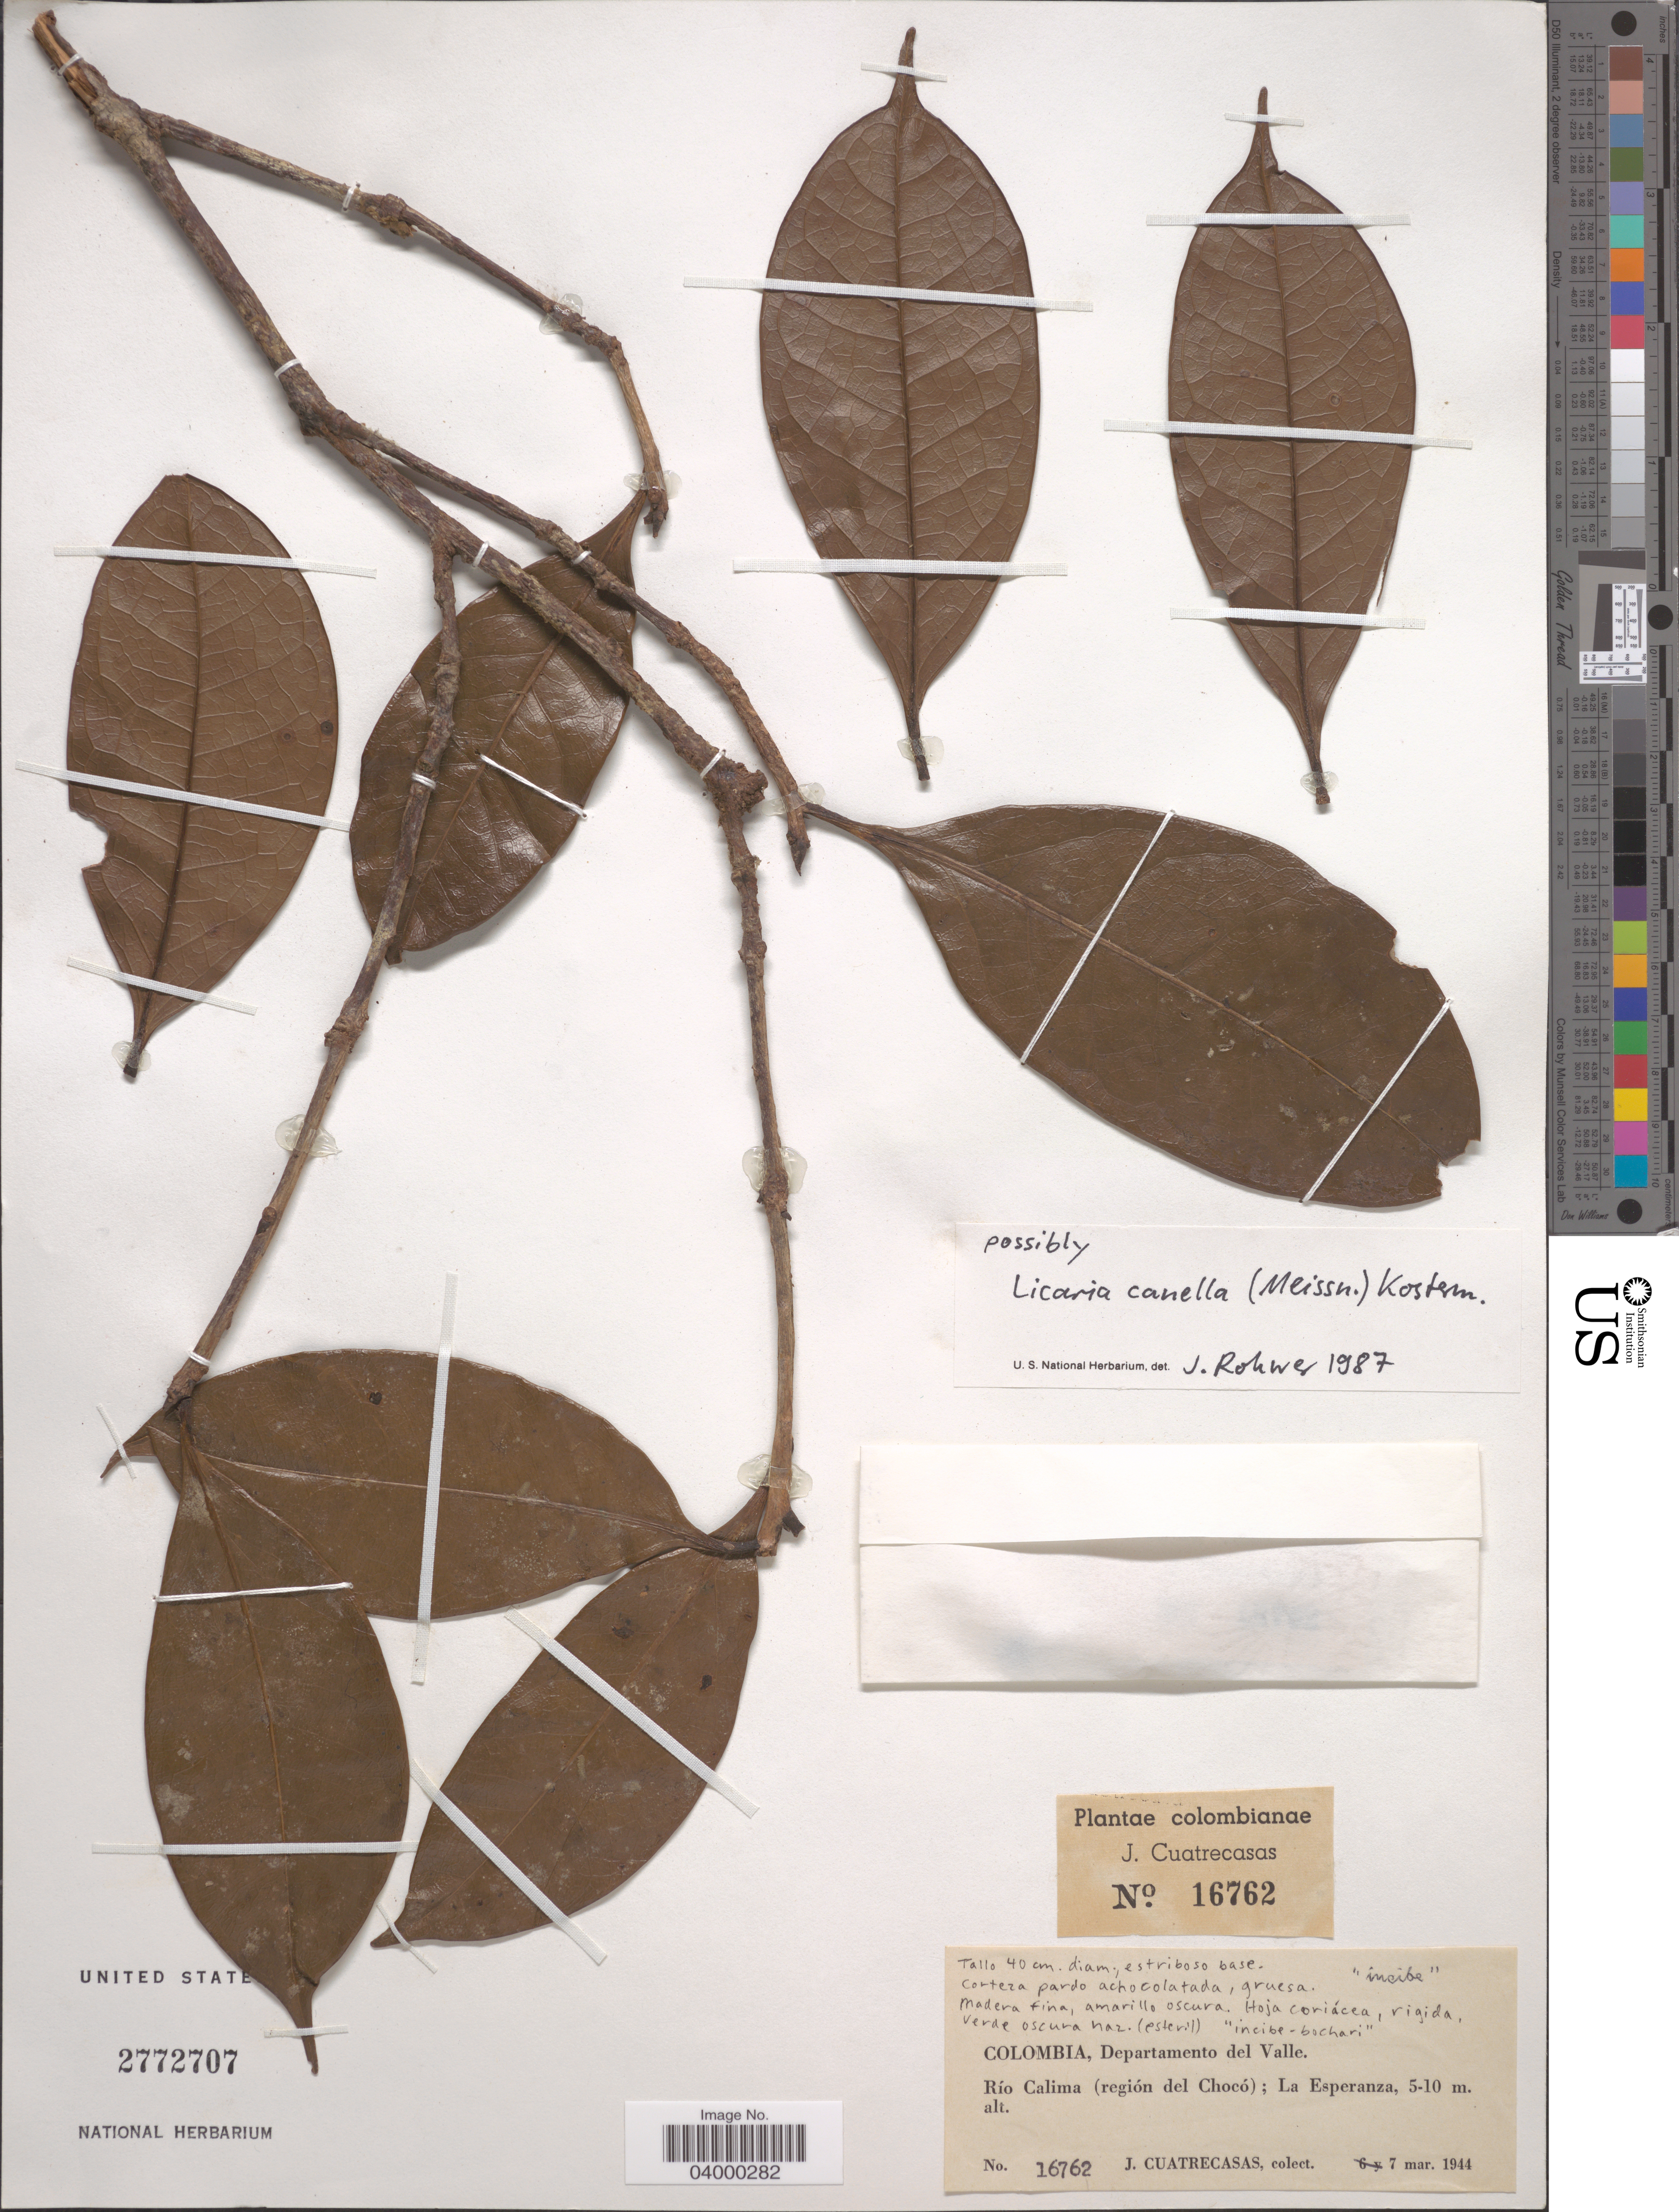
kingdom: Plantae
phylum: Tracheophyta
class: Magnoliopsida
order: Laurales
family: Lauraceae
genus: Licaria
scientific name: Licaria cannella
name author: (Meisn.) Kosterm.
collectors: J. Cuatrecasas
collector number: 16762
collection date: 1944-03-07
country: Colombia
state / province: Valle del Cauca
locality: Departamento del Valle. Río Calima (región del Chocó); La Esperanza.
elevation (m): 5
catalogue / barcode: US 2772707